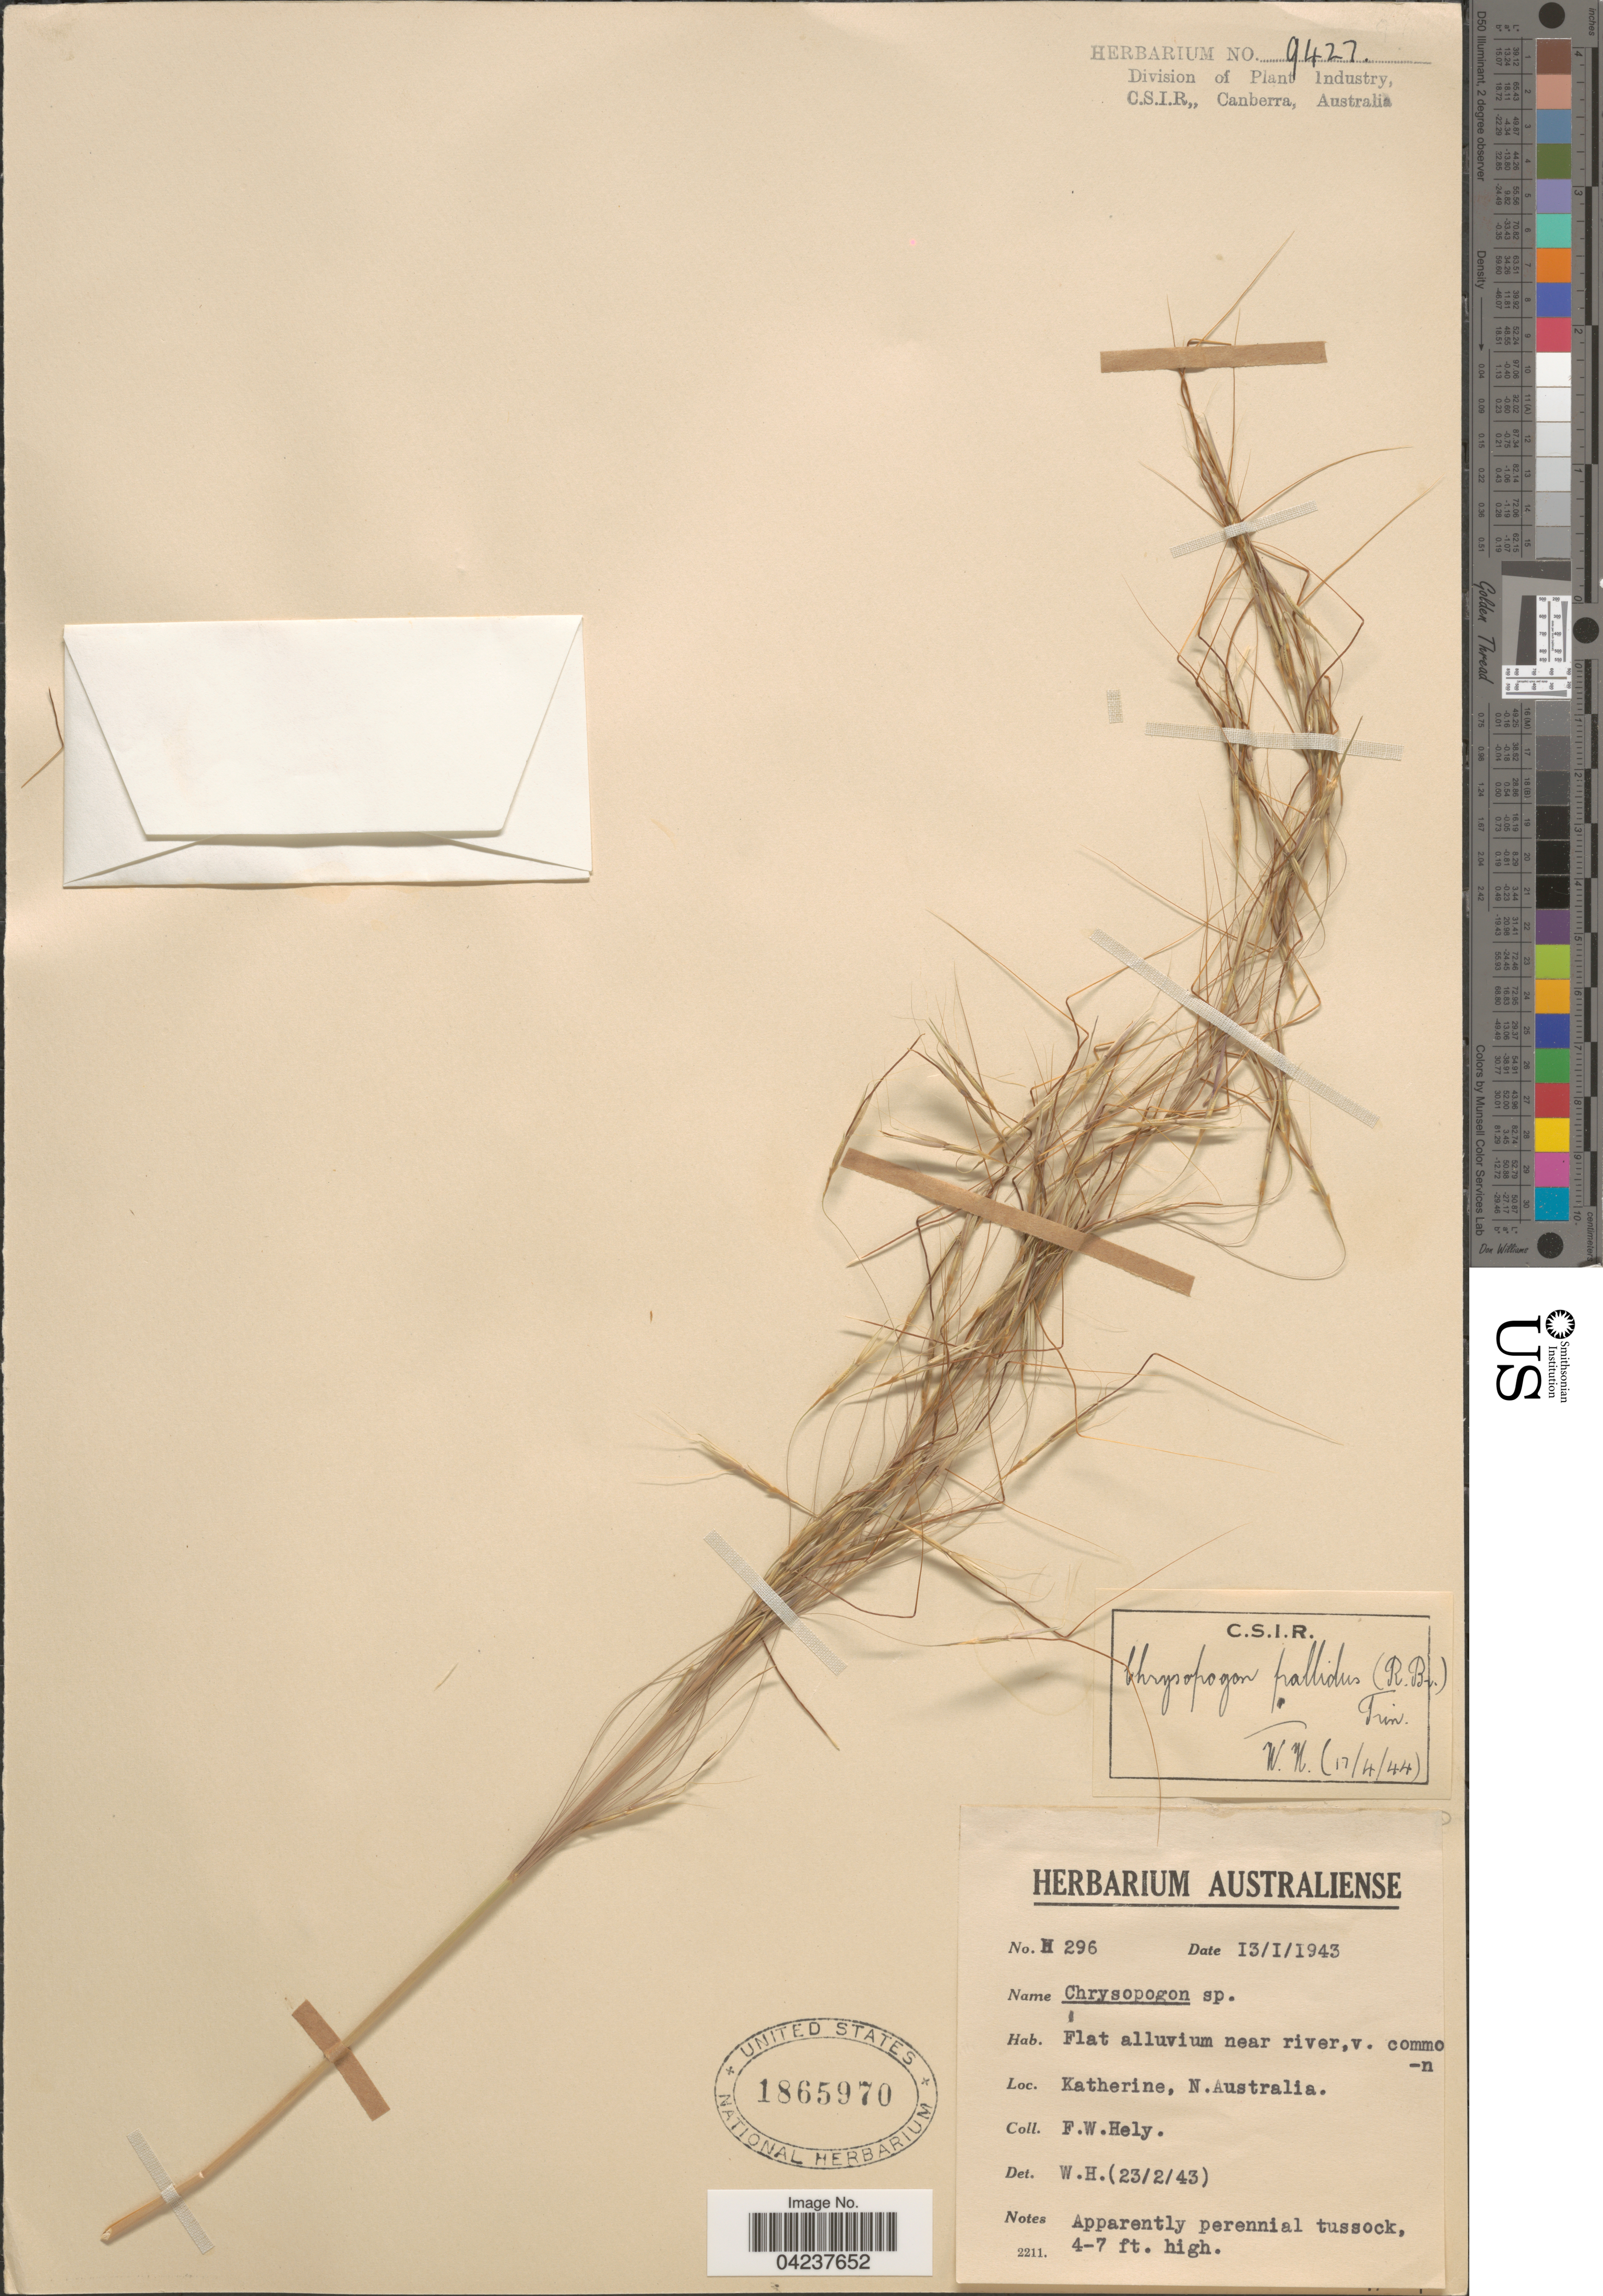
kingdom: Plantae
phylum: Tracheophyta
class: Liliopsida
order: Poales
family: Poaceae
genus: Chrysopogon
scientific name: Chrysopogon pallidus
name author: (R. Br.) Trin. ex Steud.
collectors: F. Hely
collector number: H296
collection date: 1943-01-13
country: Australia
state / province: Northern Territory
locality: Katherine, N.Australia.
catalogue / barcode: US 1865970